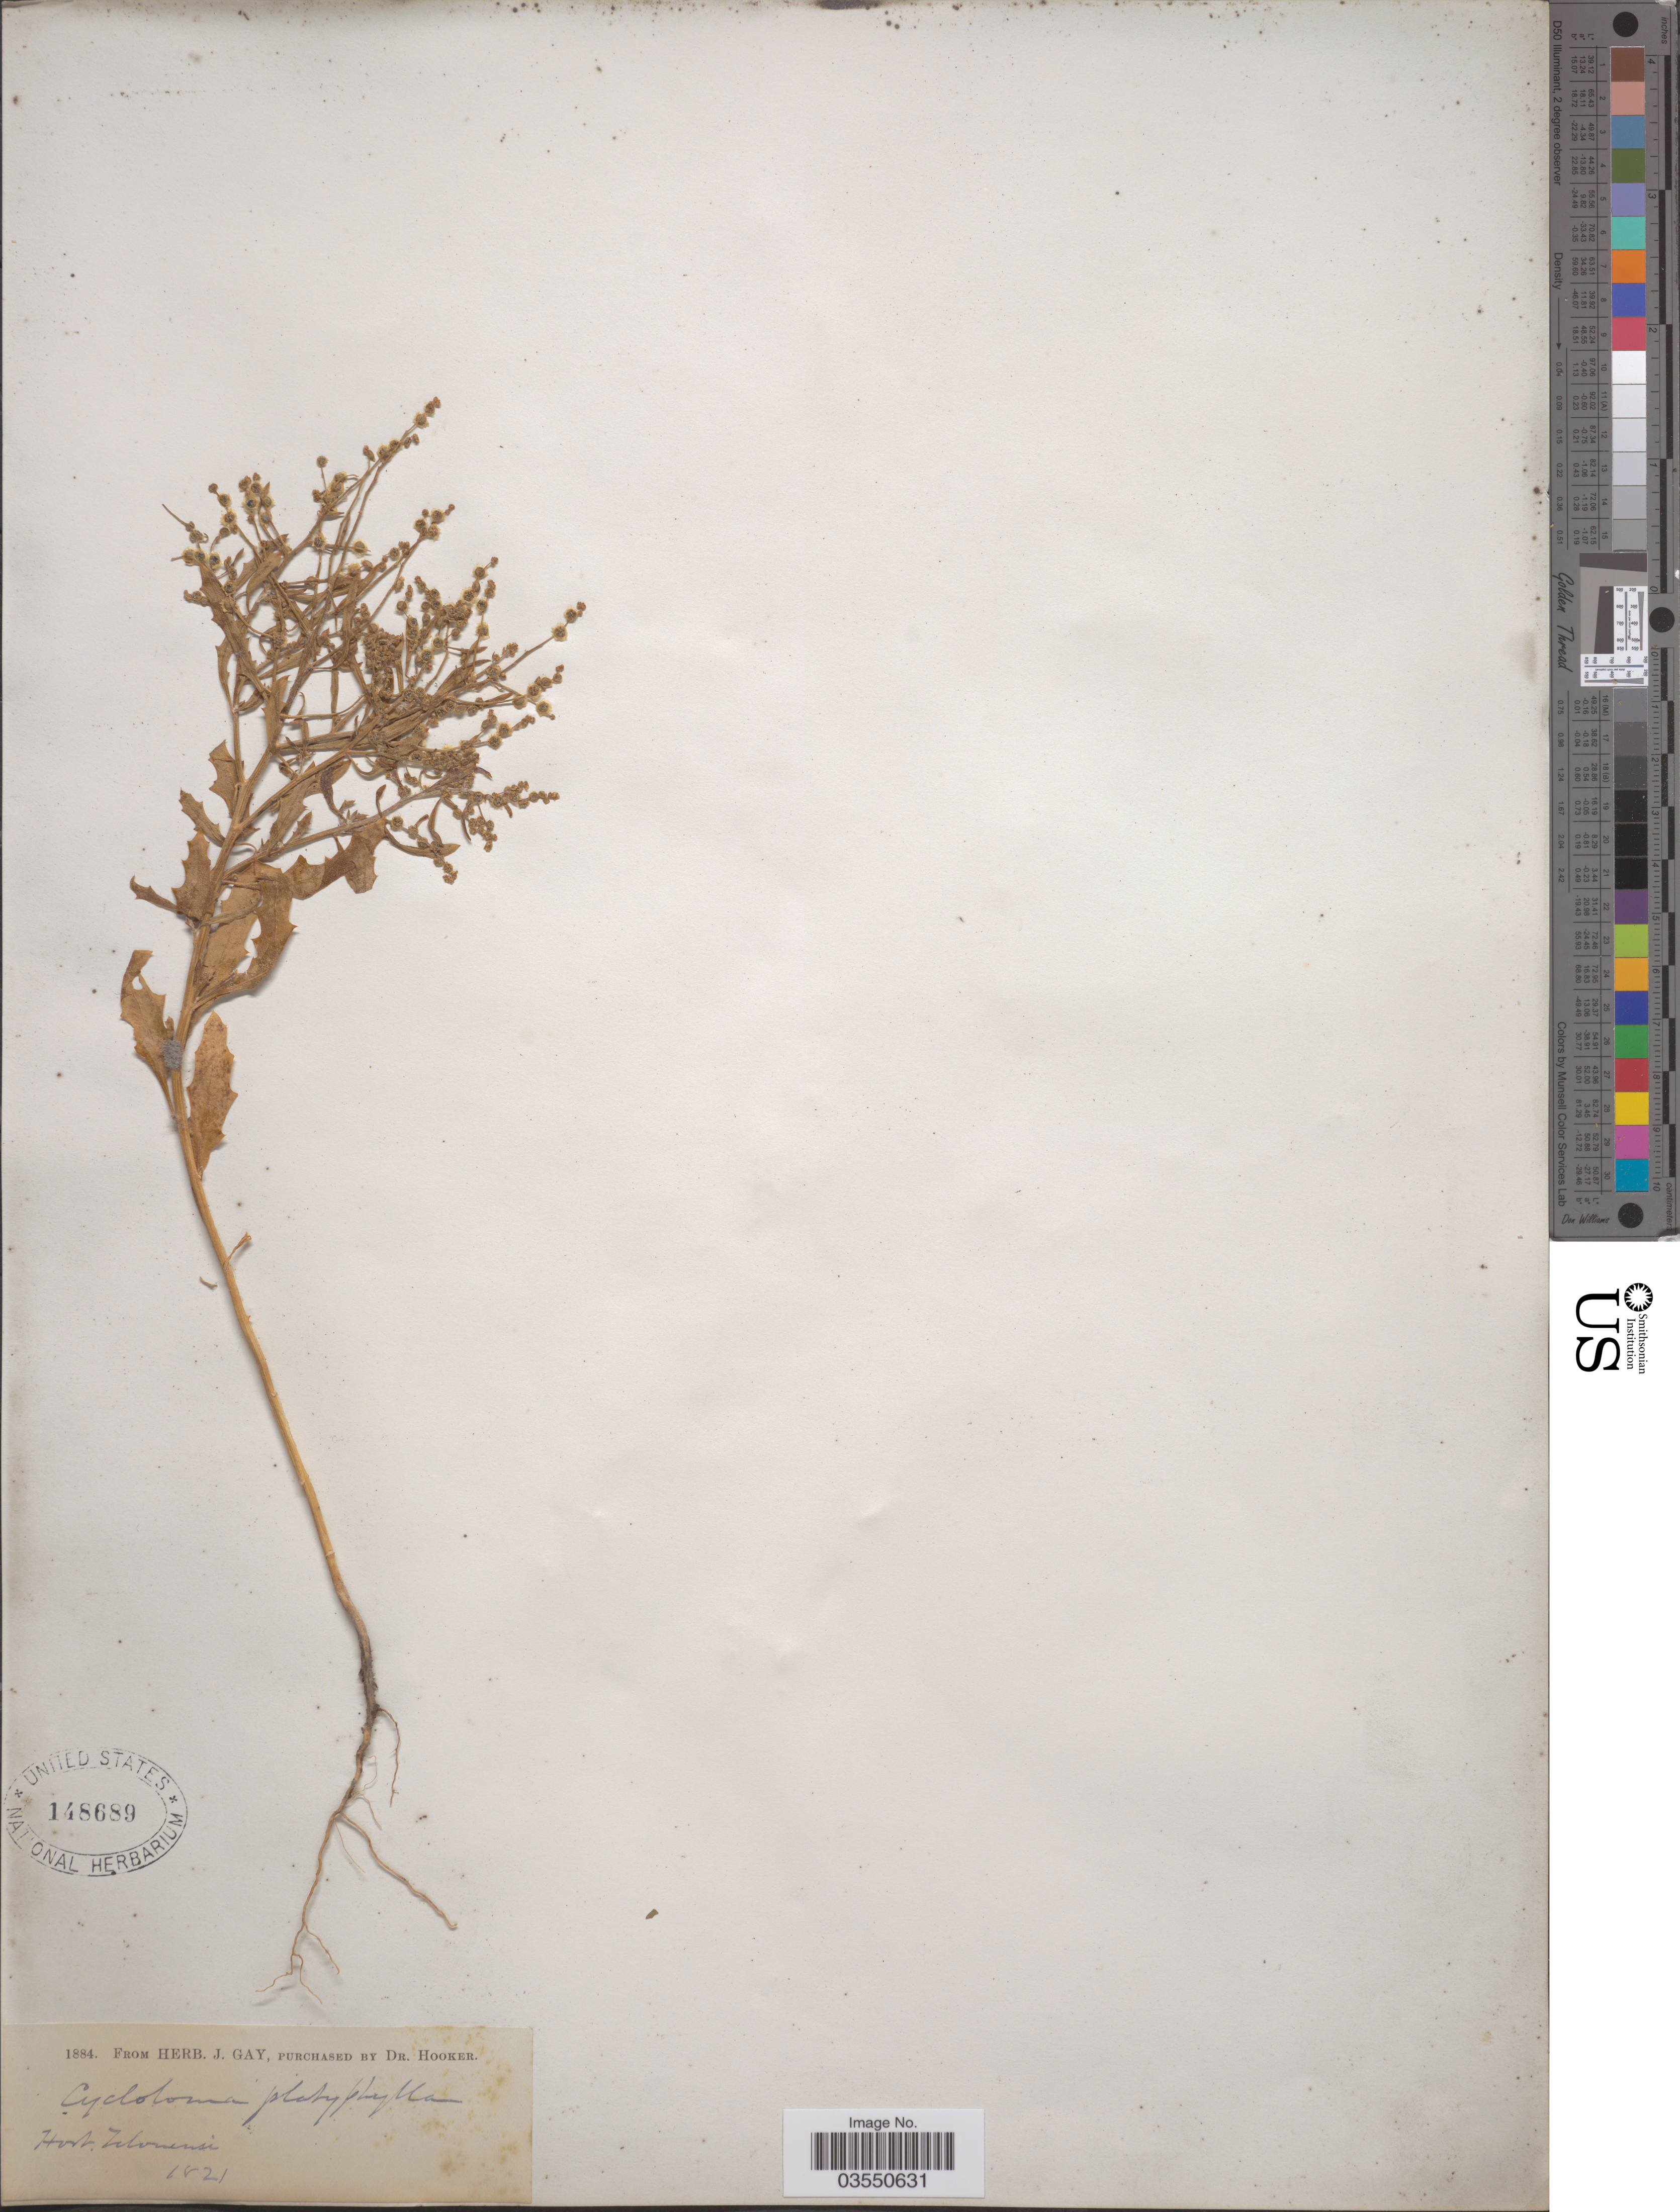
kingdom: Plantae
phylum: Tracheophyta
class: Magnoliopsida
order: Caryophyllales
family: Amaranthaceae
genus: Dysphania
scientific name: Dysphania atriplicifolia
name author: (Spreng.) G. Kadereit et al.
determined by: U.S. National Herbarium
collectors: ex herb. J. Gay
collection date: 1821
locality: Hort Telomensi [interpreted].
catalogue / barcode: US 148689